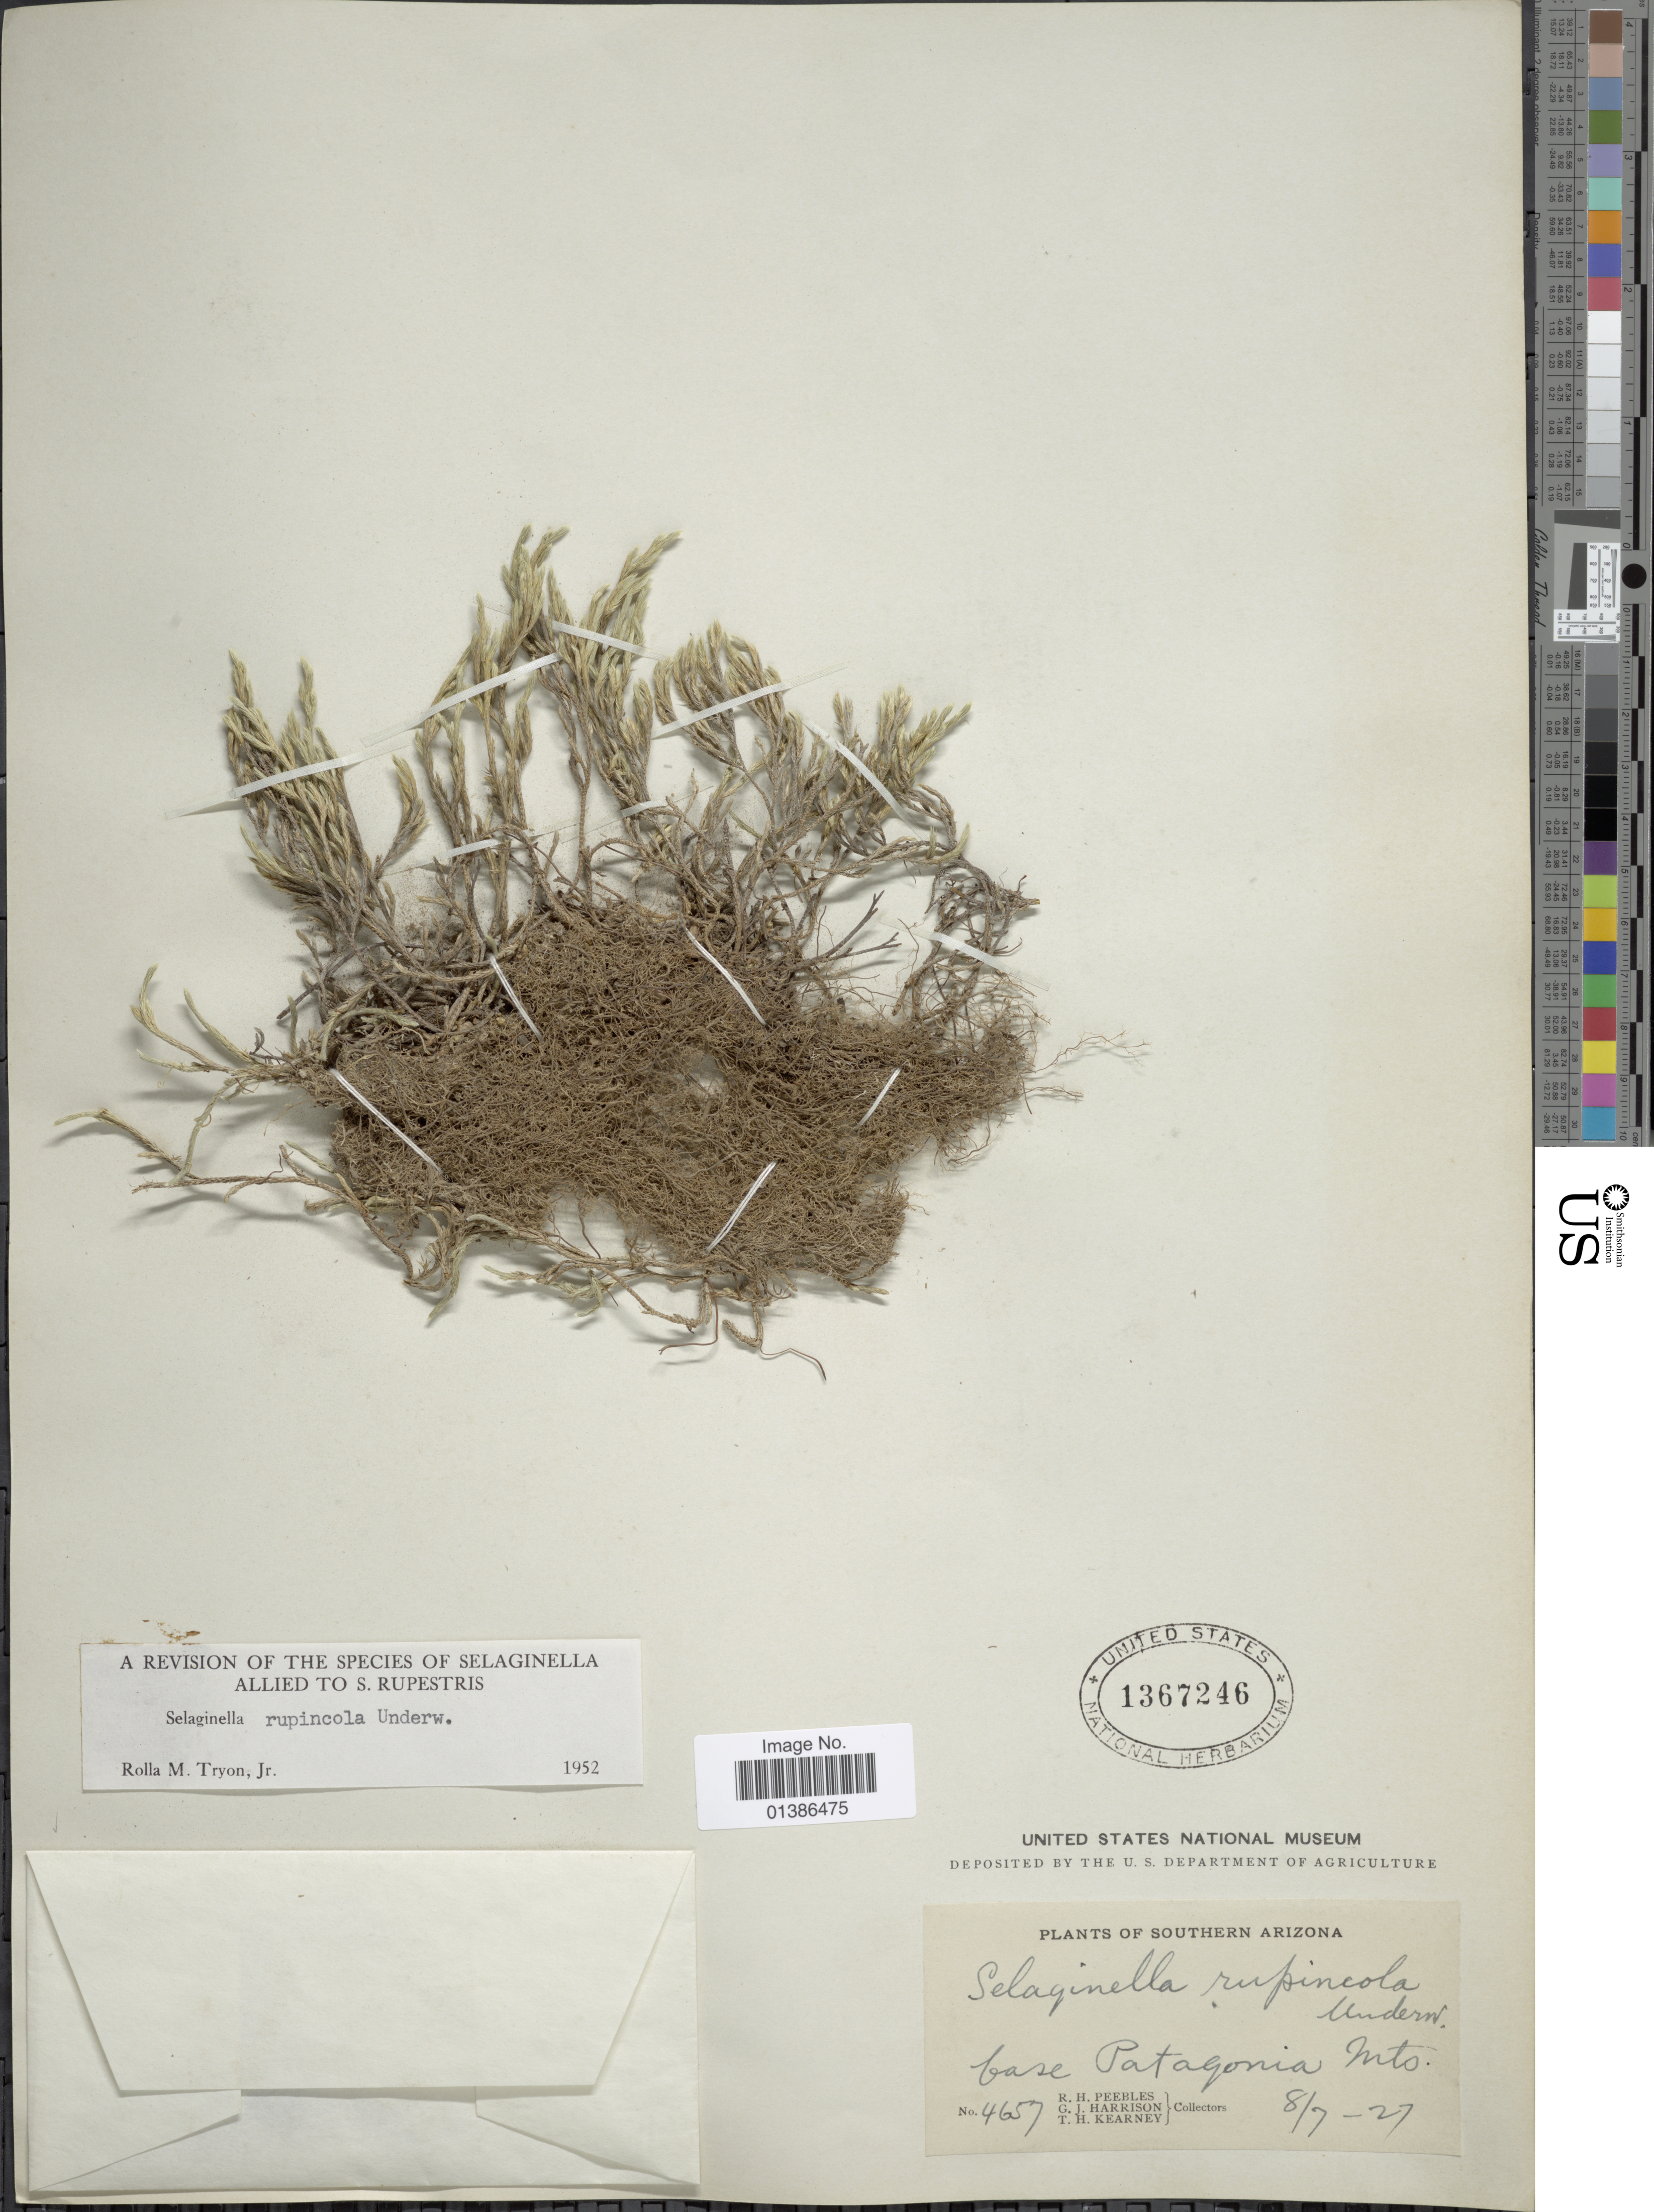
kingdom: Plantae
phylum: Tracheophyta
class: Lycopodiopsida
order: Selaginellales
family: Selaginellaceae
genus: Selaginella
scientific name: Selaginella rupincola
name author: Underw.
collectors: R. H. Peebles, G. J. Harrison & T. H. Kearney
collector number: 4657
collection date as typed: Transcribed d/m/y: 7/8/27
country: United States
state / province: Arizona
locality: Base Patagonia Mts.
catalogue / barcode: US 1367246